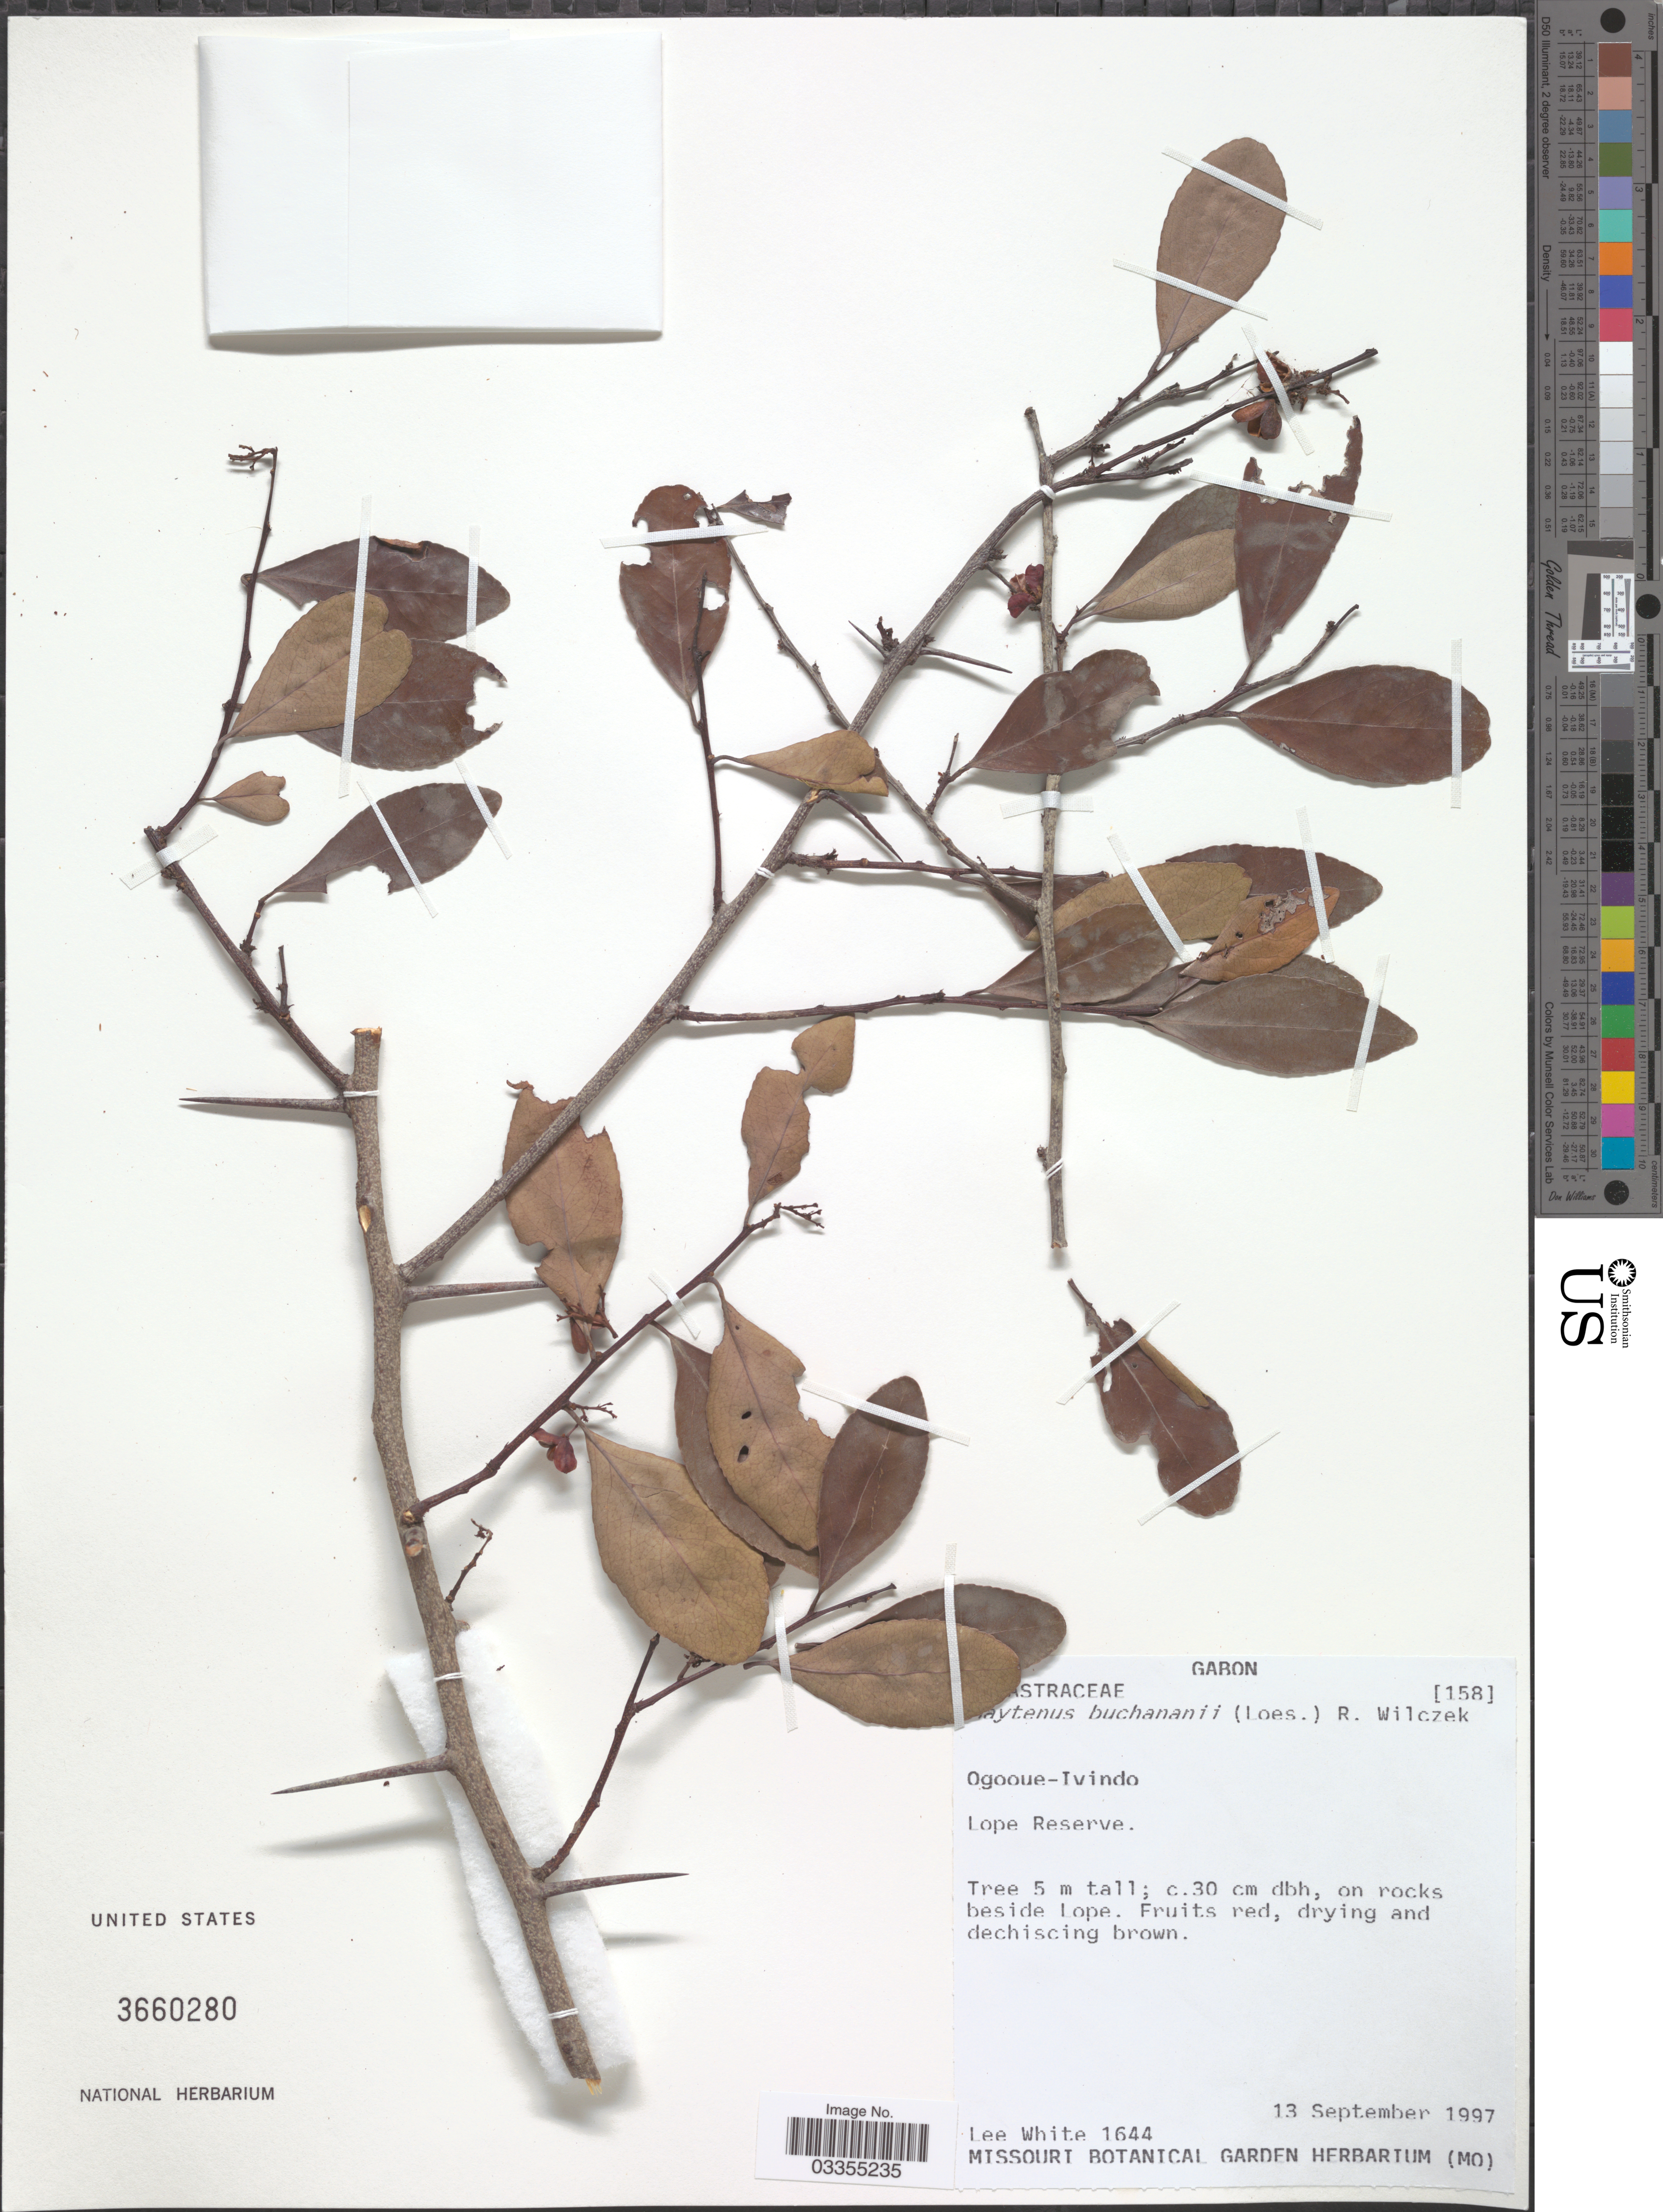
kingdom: Plantae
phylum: Tracheophyta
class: Magnoliopsida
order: Celastrales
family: Celastraceae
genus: Gymnosporia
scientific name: Gymnosporia sp.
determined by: Strong, Mark T., (BOT), Smithsonian Institution - National Museum of Natural History (UNITED STATES)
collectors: L. White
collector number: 1644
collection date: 1997-09-13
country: Gabon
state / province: Ogooue-Ivindo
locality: Lope Reserve.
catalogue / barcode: US 3660280